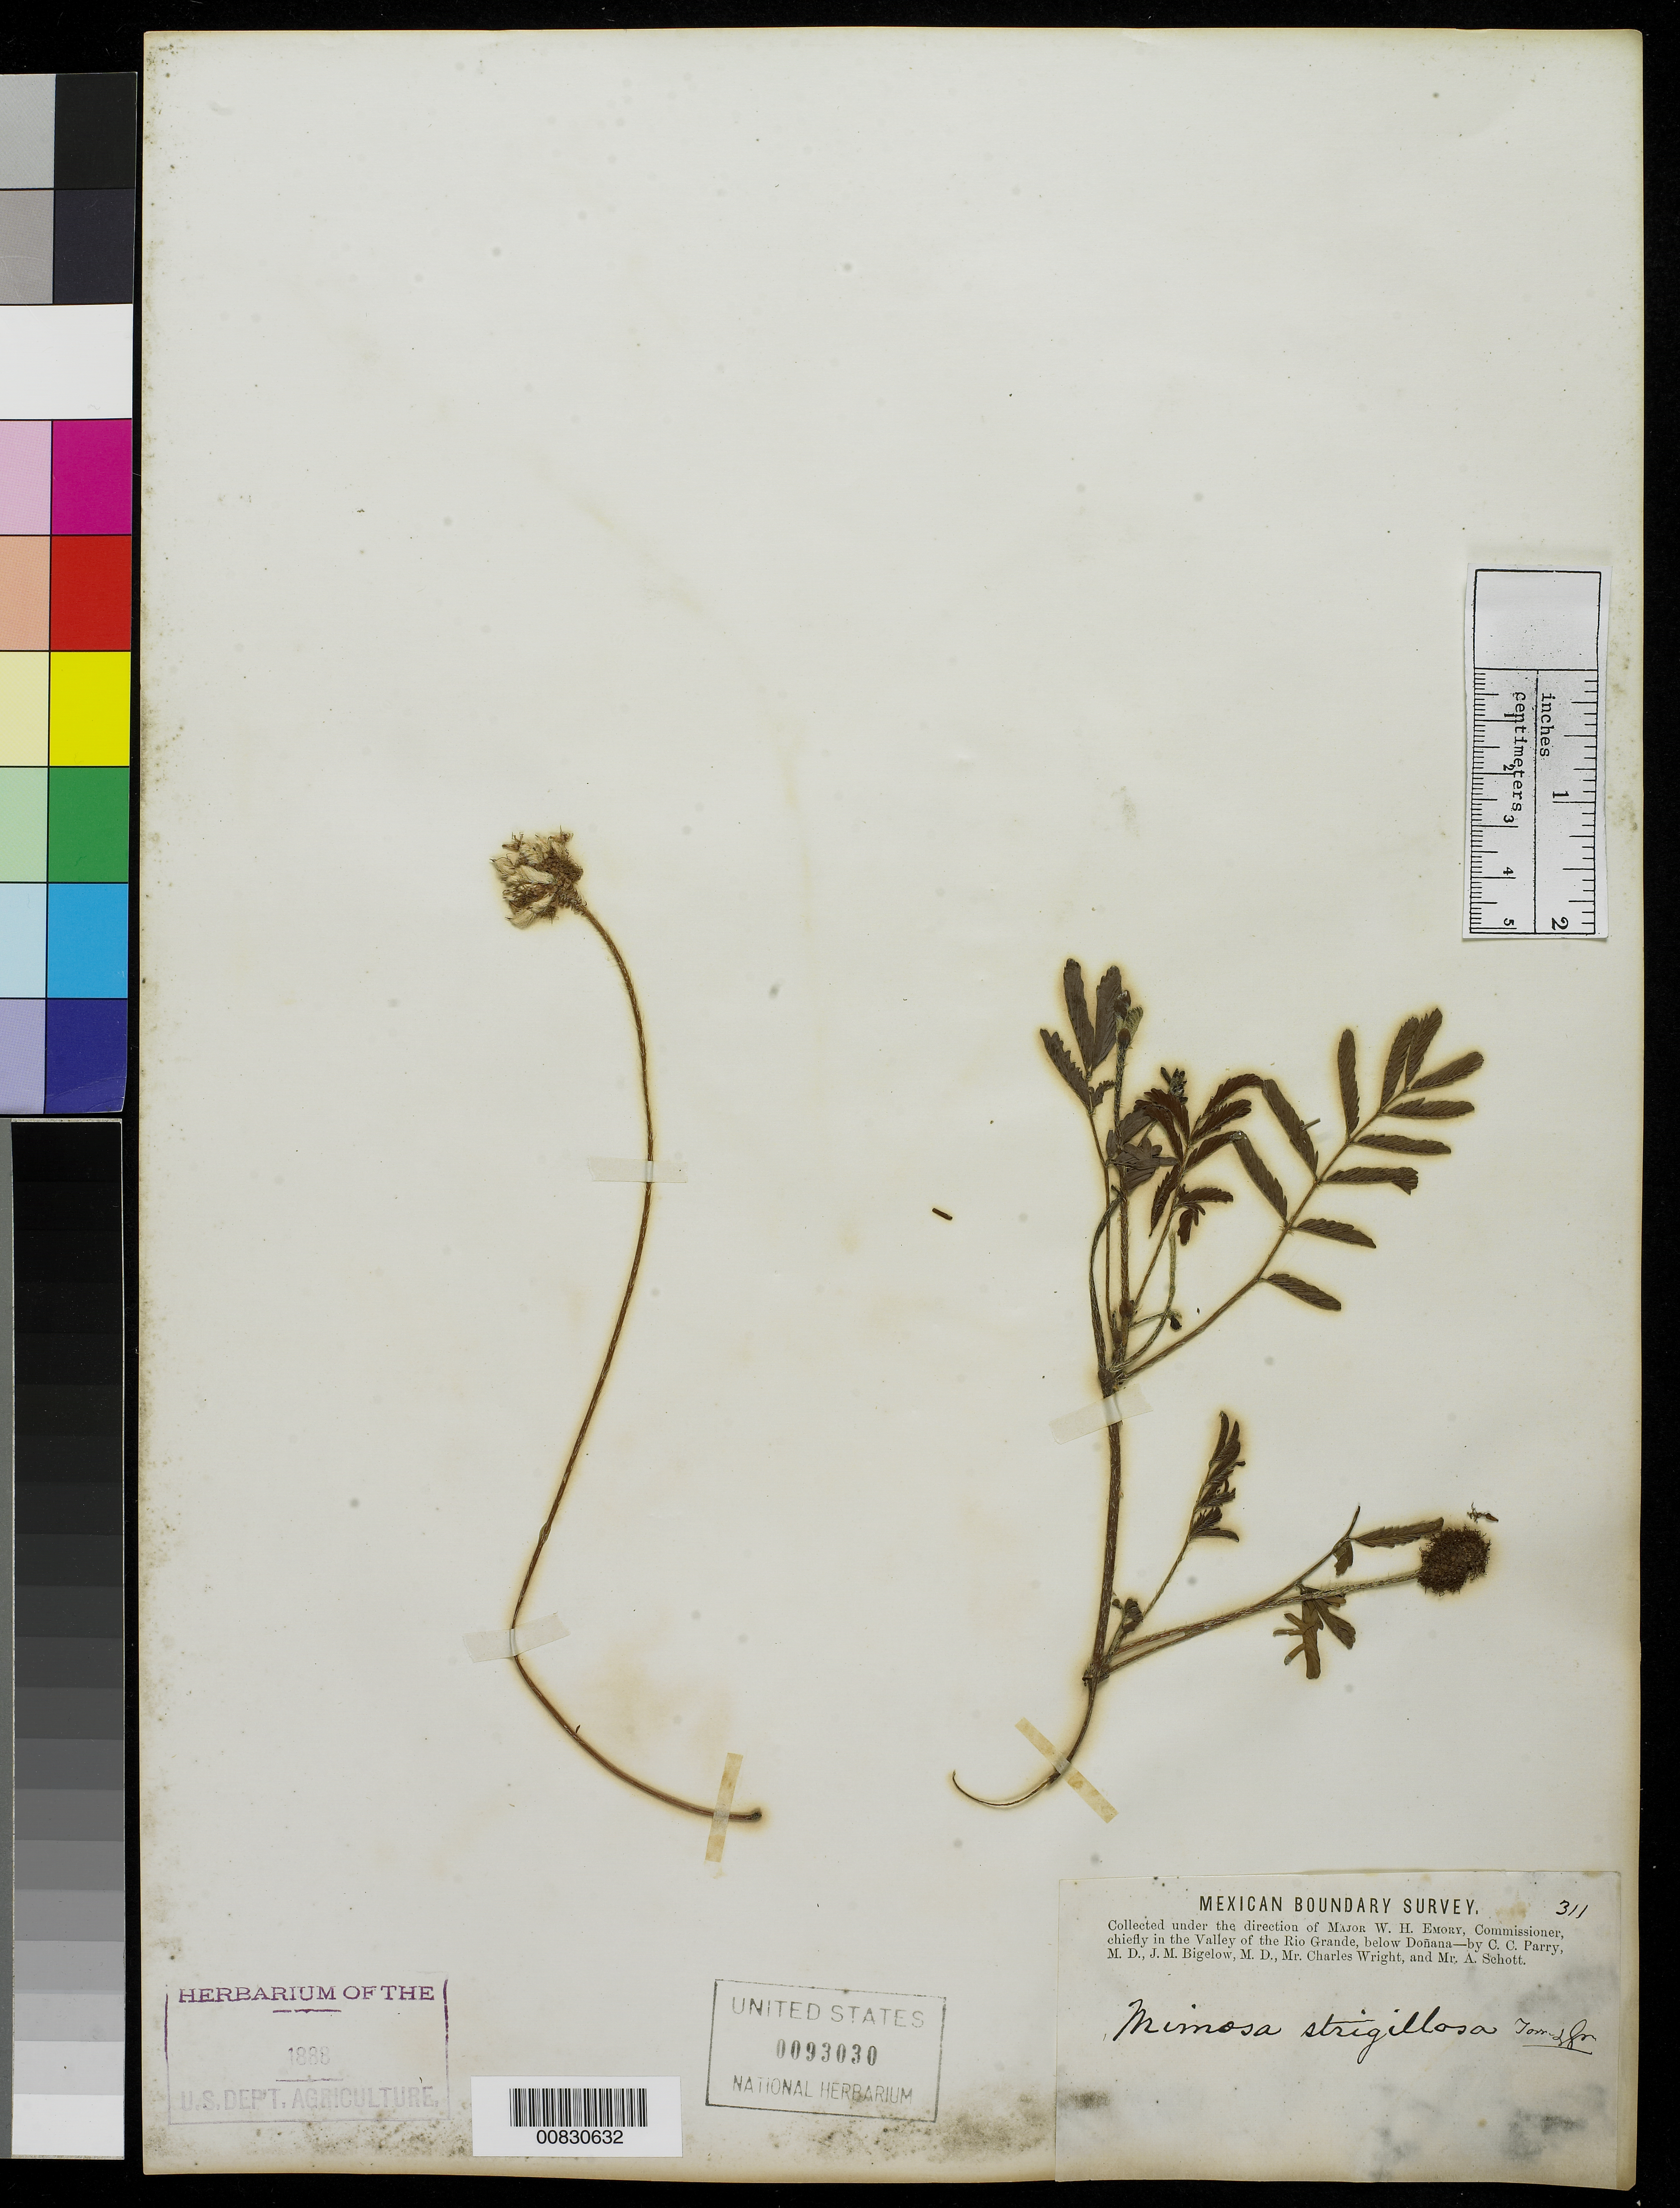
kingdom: Plantae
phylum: Tracheophyta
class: Magnoliopsida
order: Fabales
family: Fabaceae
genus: Mimosa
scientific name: Mimosa strigillosa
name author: Torr. & A. Gray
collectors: C. C. Parry, J. M. Bigelow, C. Wright & A. C. V. Schott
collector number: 311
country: United States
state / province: New Mexico / Texas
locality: Valley of the Rio Grande, below Doñana.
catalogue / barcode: US 93030